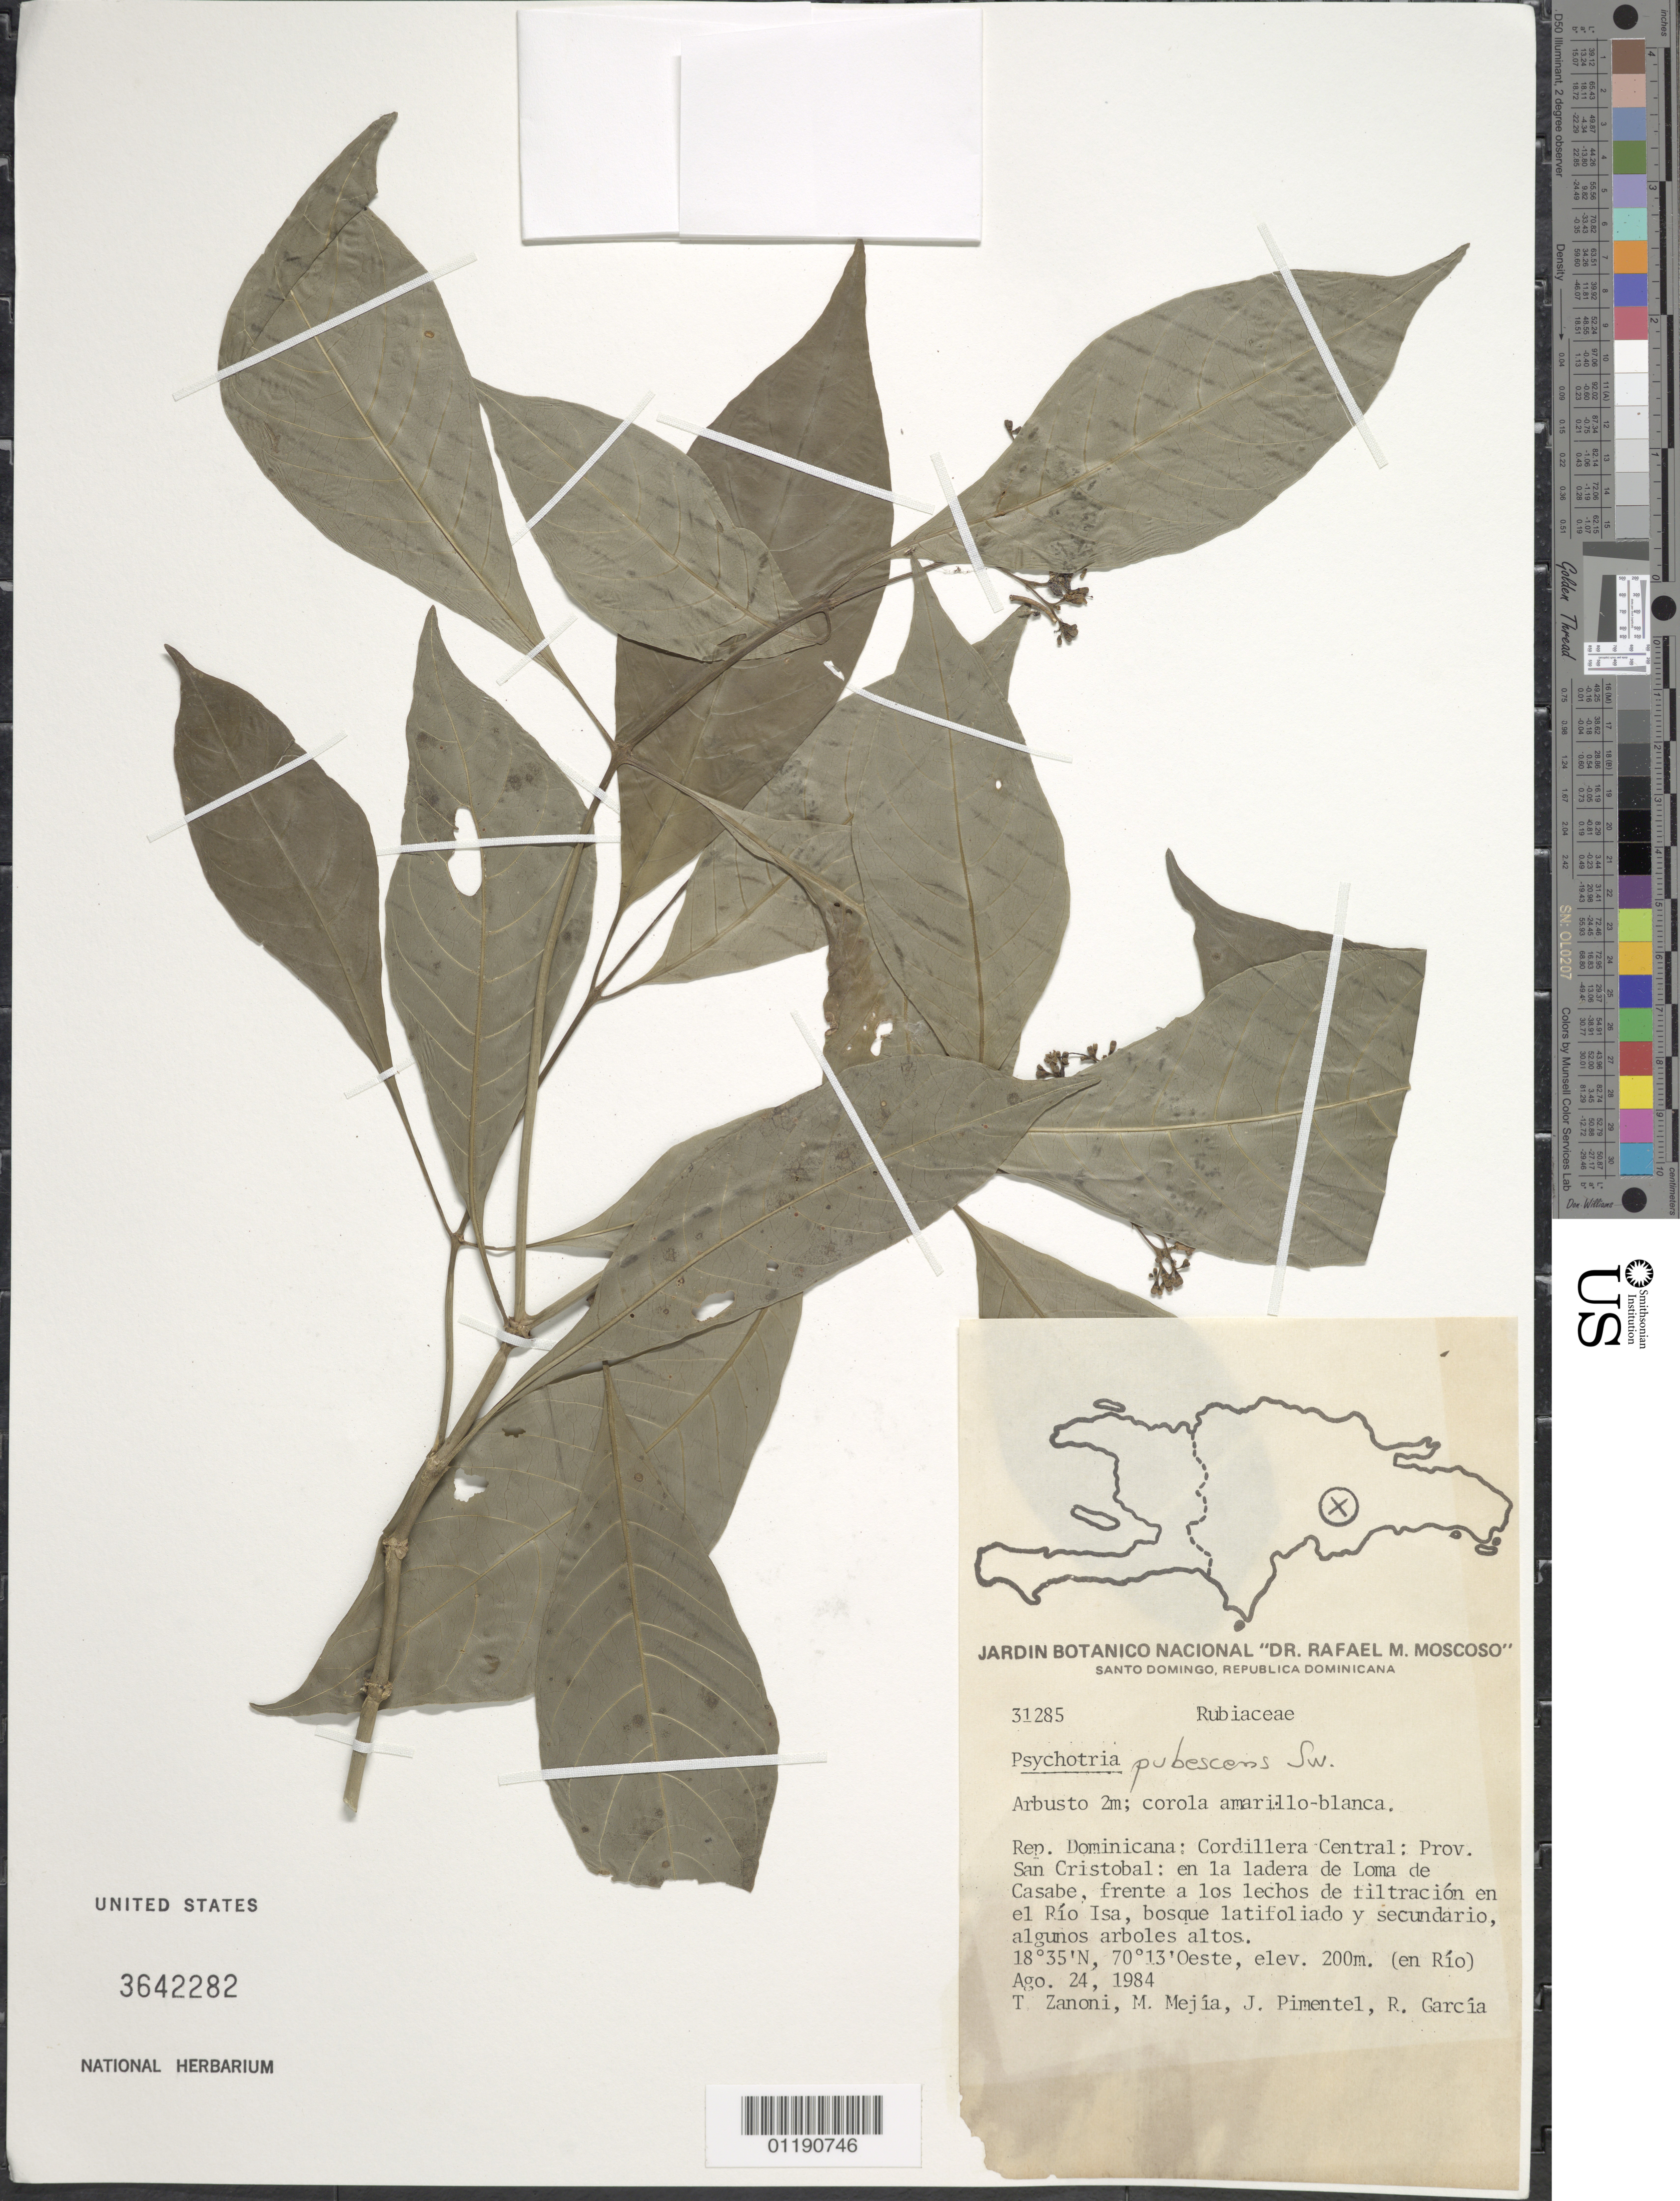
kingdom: Plantae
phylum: Tracheophyta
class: Magnoliopsida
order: Gentianales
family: Rubiaceae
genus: Psychotria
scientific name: Psychotria pubescens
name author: Sw.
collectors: T. A. Zanoni, M. Mejia, J. Pimentel & R. G. García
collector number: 31285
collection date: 1984-08-24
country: Dominican Republic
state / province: San Cristobal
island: Hispaniola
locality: Cordillera Central. On the slope of Loma de Casabe, versus the filtration beds in the Río Isa.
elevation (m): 200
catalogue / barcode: US 3642282